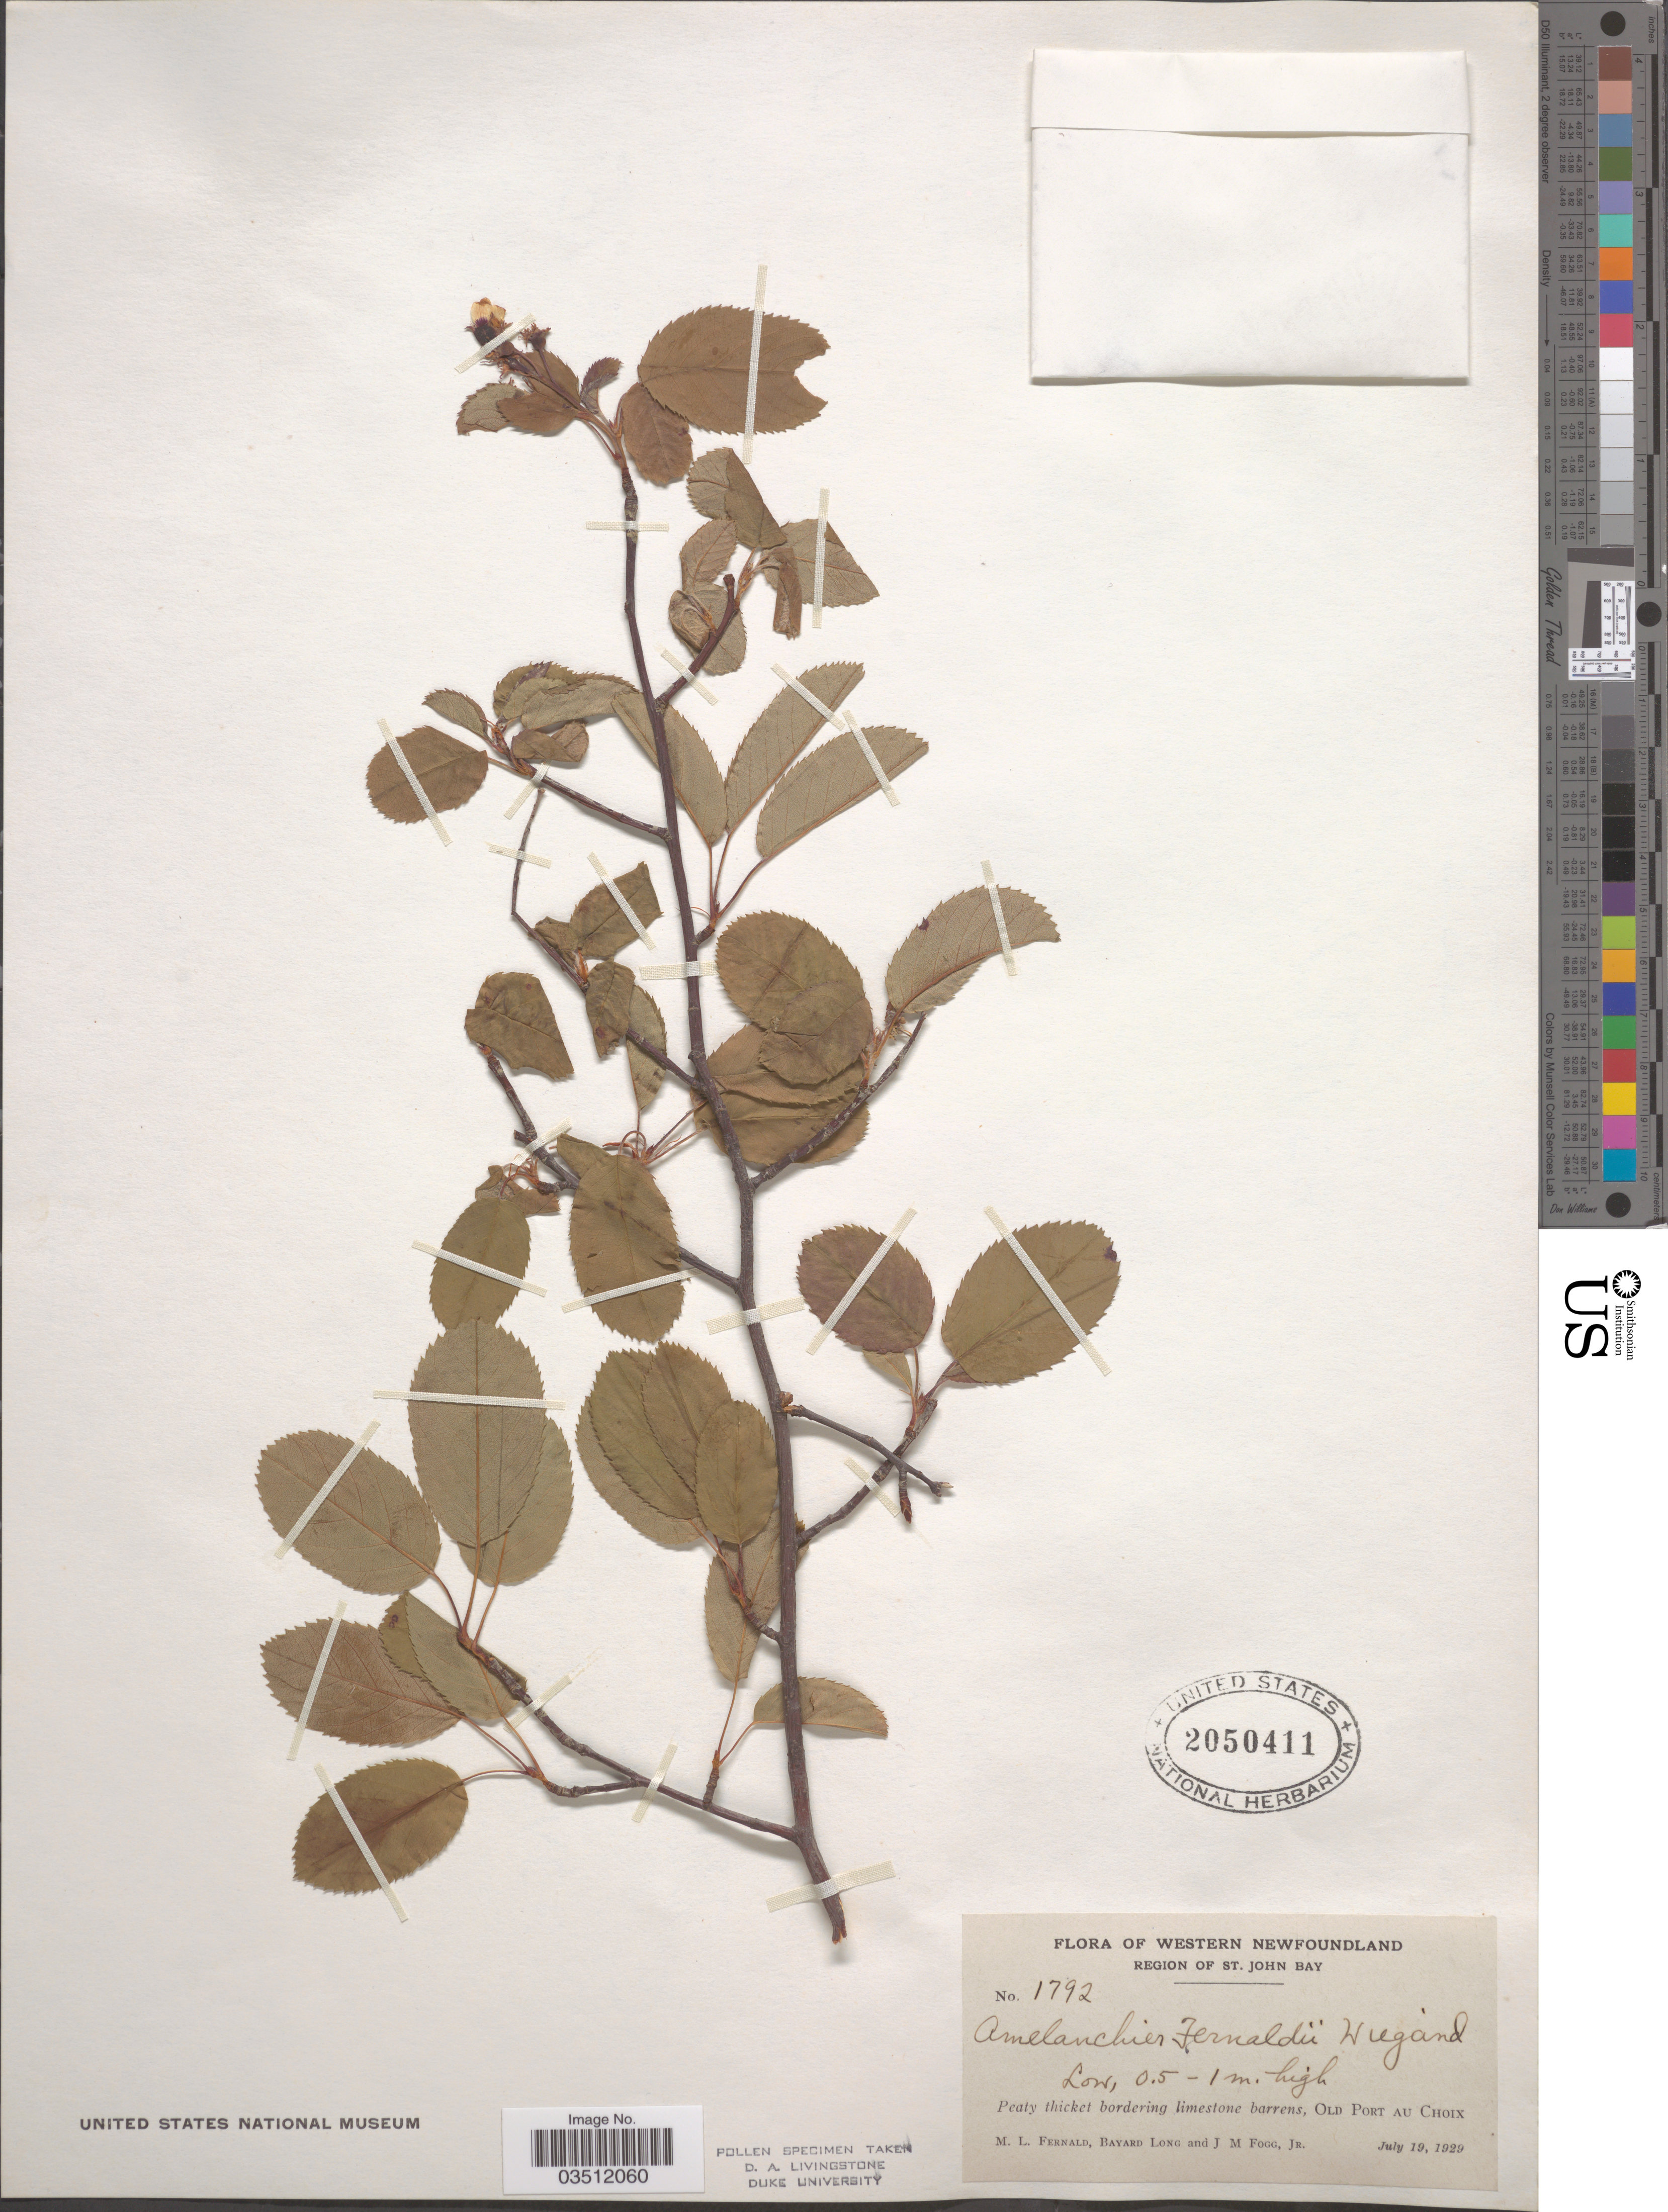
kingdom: Plantae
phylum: Tracheophyta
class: Magnoliopsida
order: Rosales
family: Rosaceae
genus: Amelanchier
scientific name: Amelanchier fernaldii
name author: Wiegand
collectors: M. L. Fernald, B. Long & J. Fogg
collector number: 1792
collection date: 1929-07-19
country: Canada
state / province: Newfoundland and Labrador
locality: Western Newfoundland. Region of St. John Bay. Peaty thicket bordering limestone barrens, Old Port Au Choix.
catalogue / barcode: US 2050411